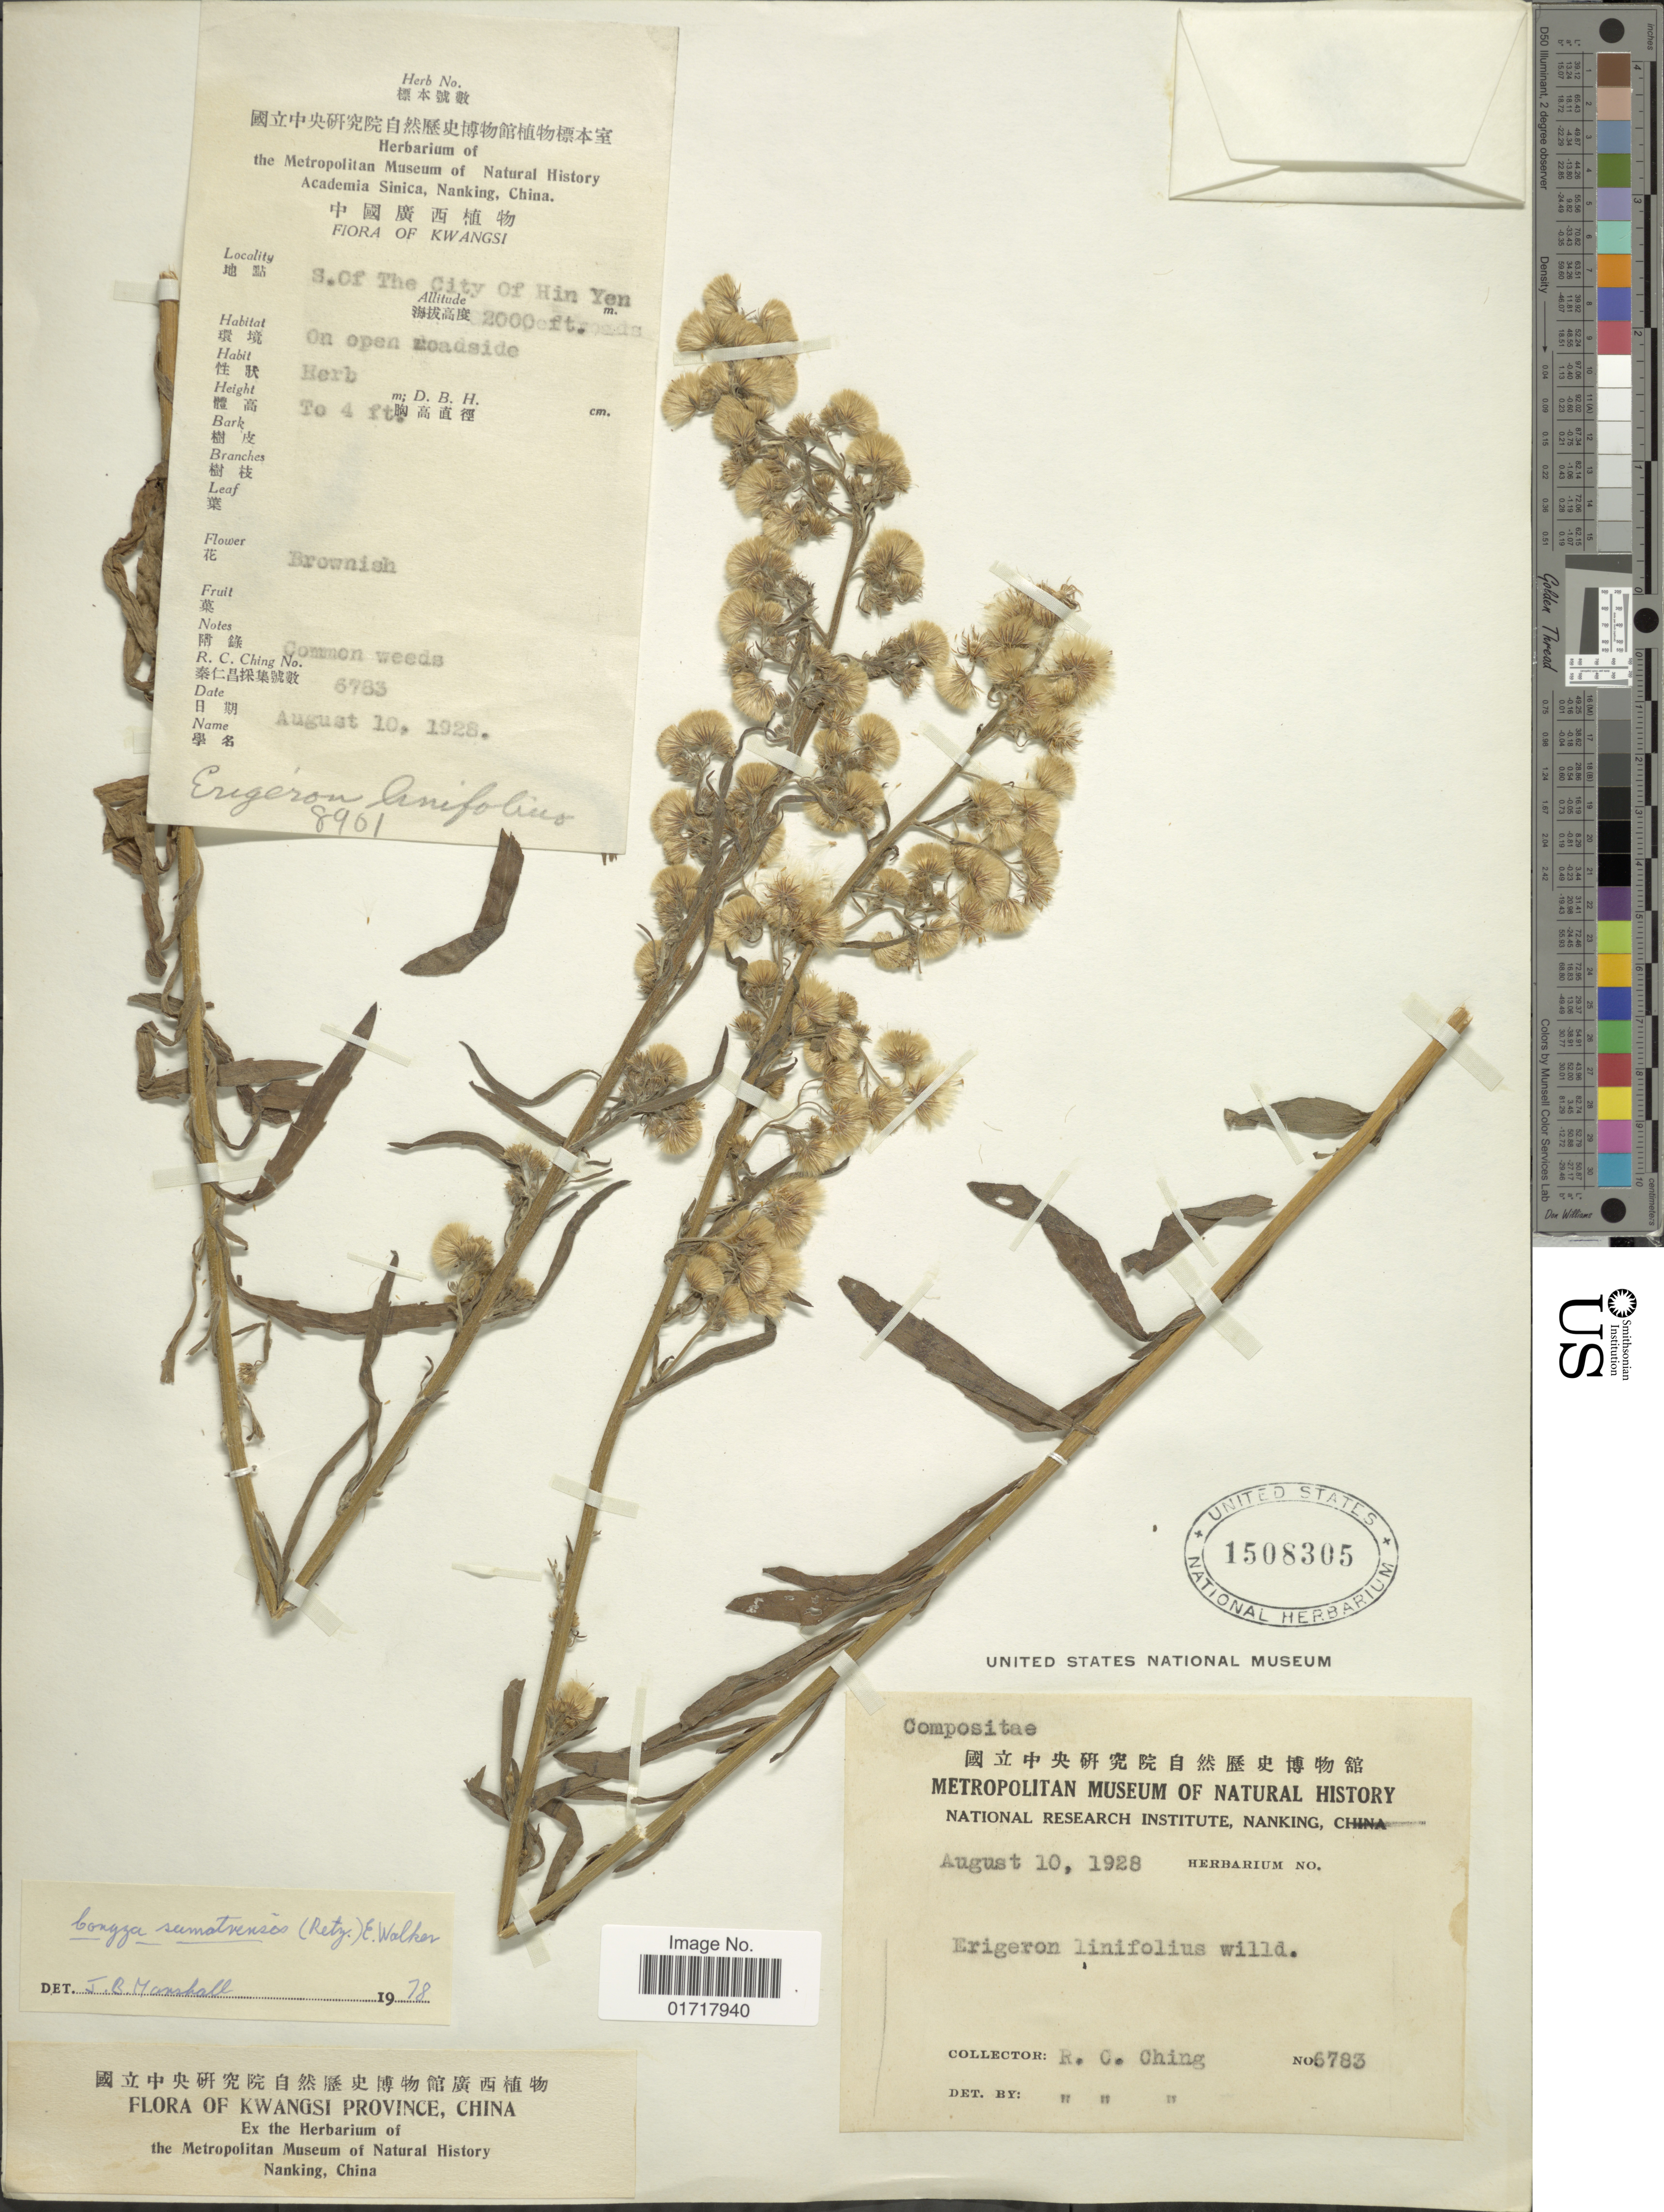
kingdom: Plantae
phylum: Tracheophyta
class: Magnoliopsida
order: Asterales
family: Asteraceae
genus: Conyza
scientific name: Conyza sumatrensis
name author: (Retz.) E. Walker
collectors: R. C. Ching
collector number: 6783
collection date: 1928-08-10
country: China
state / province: Guangxi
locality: Kwangsi Province, China.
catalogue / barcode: US 1508305